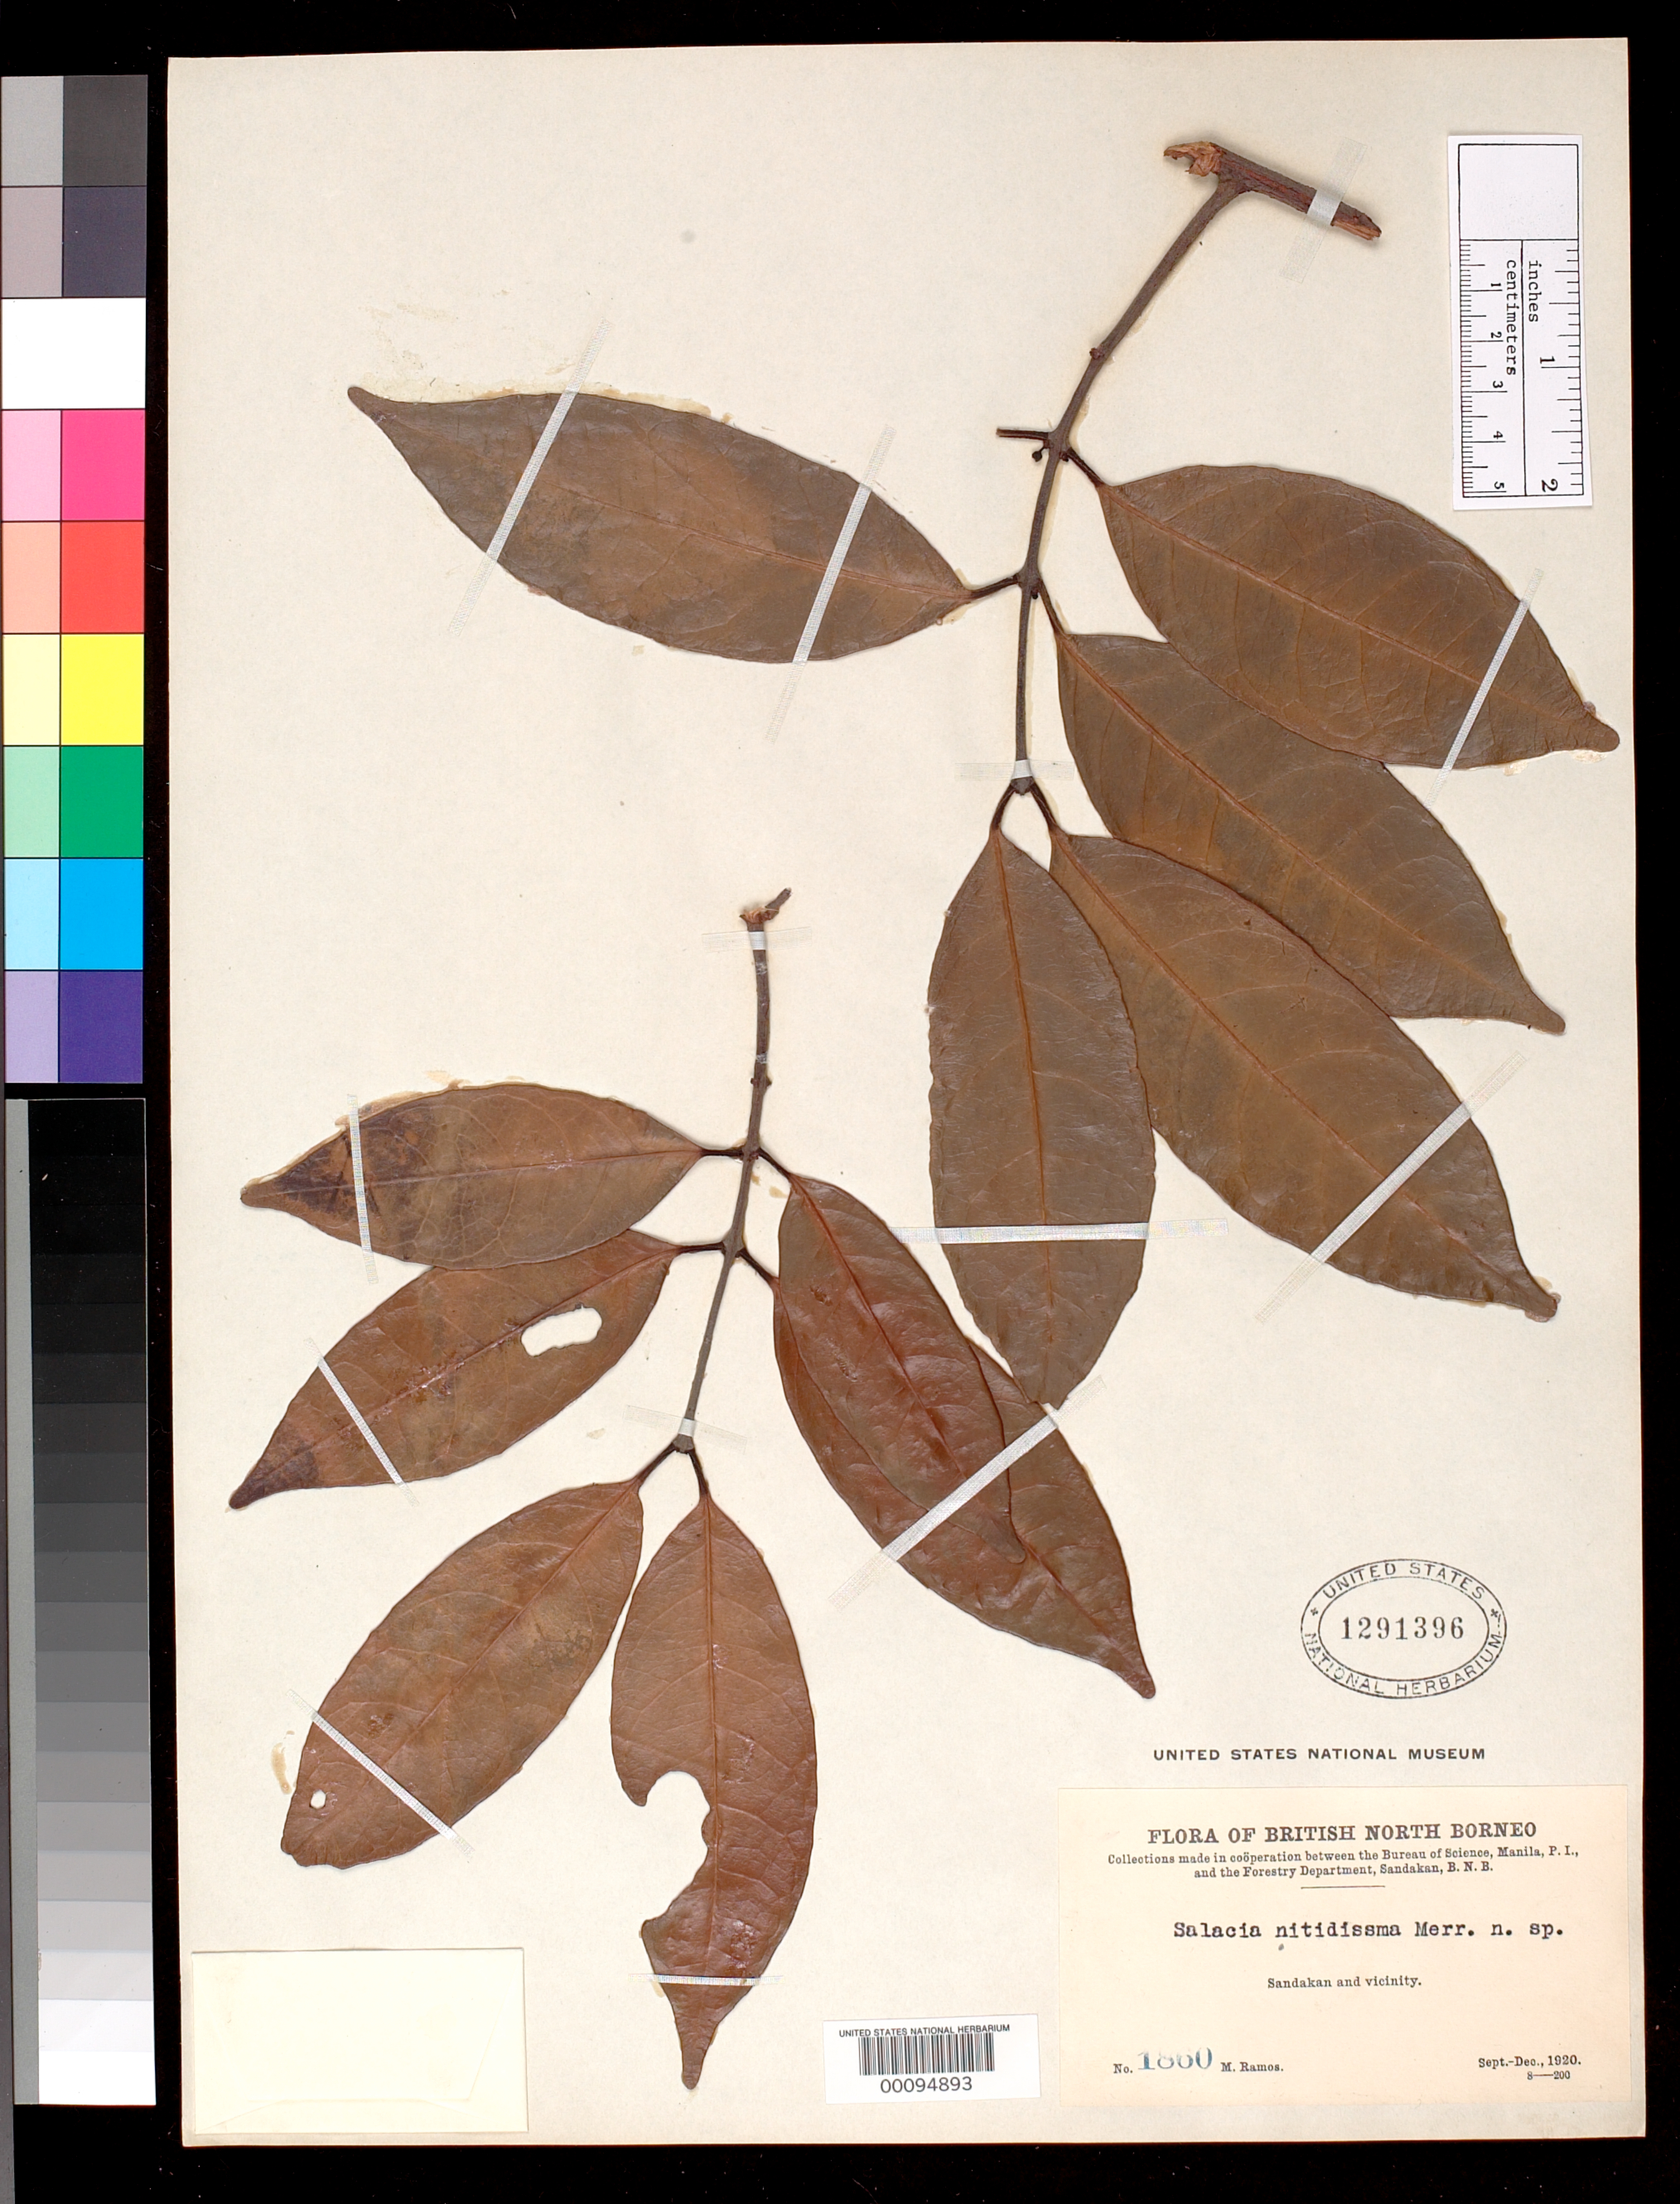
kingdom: Plantae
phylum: Tracheophyta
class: Magnoliopsida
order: Celastrales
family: Celastraceae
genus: Salacia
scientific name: Salacia nitidissima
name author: Merr.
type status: Isotype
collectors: M. Ramos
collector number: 1860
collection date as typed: Sep 1920 to -- Dec 1920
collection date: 1920-09/1920-12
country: Malaysia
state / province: Sabah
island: Borneo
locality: Sandakan & vicinity.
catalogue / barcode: US 1291396